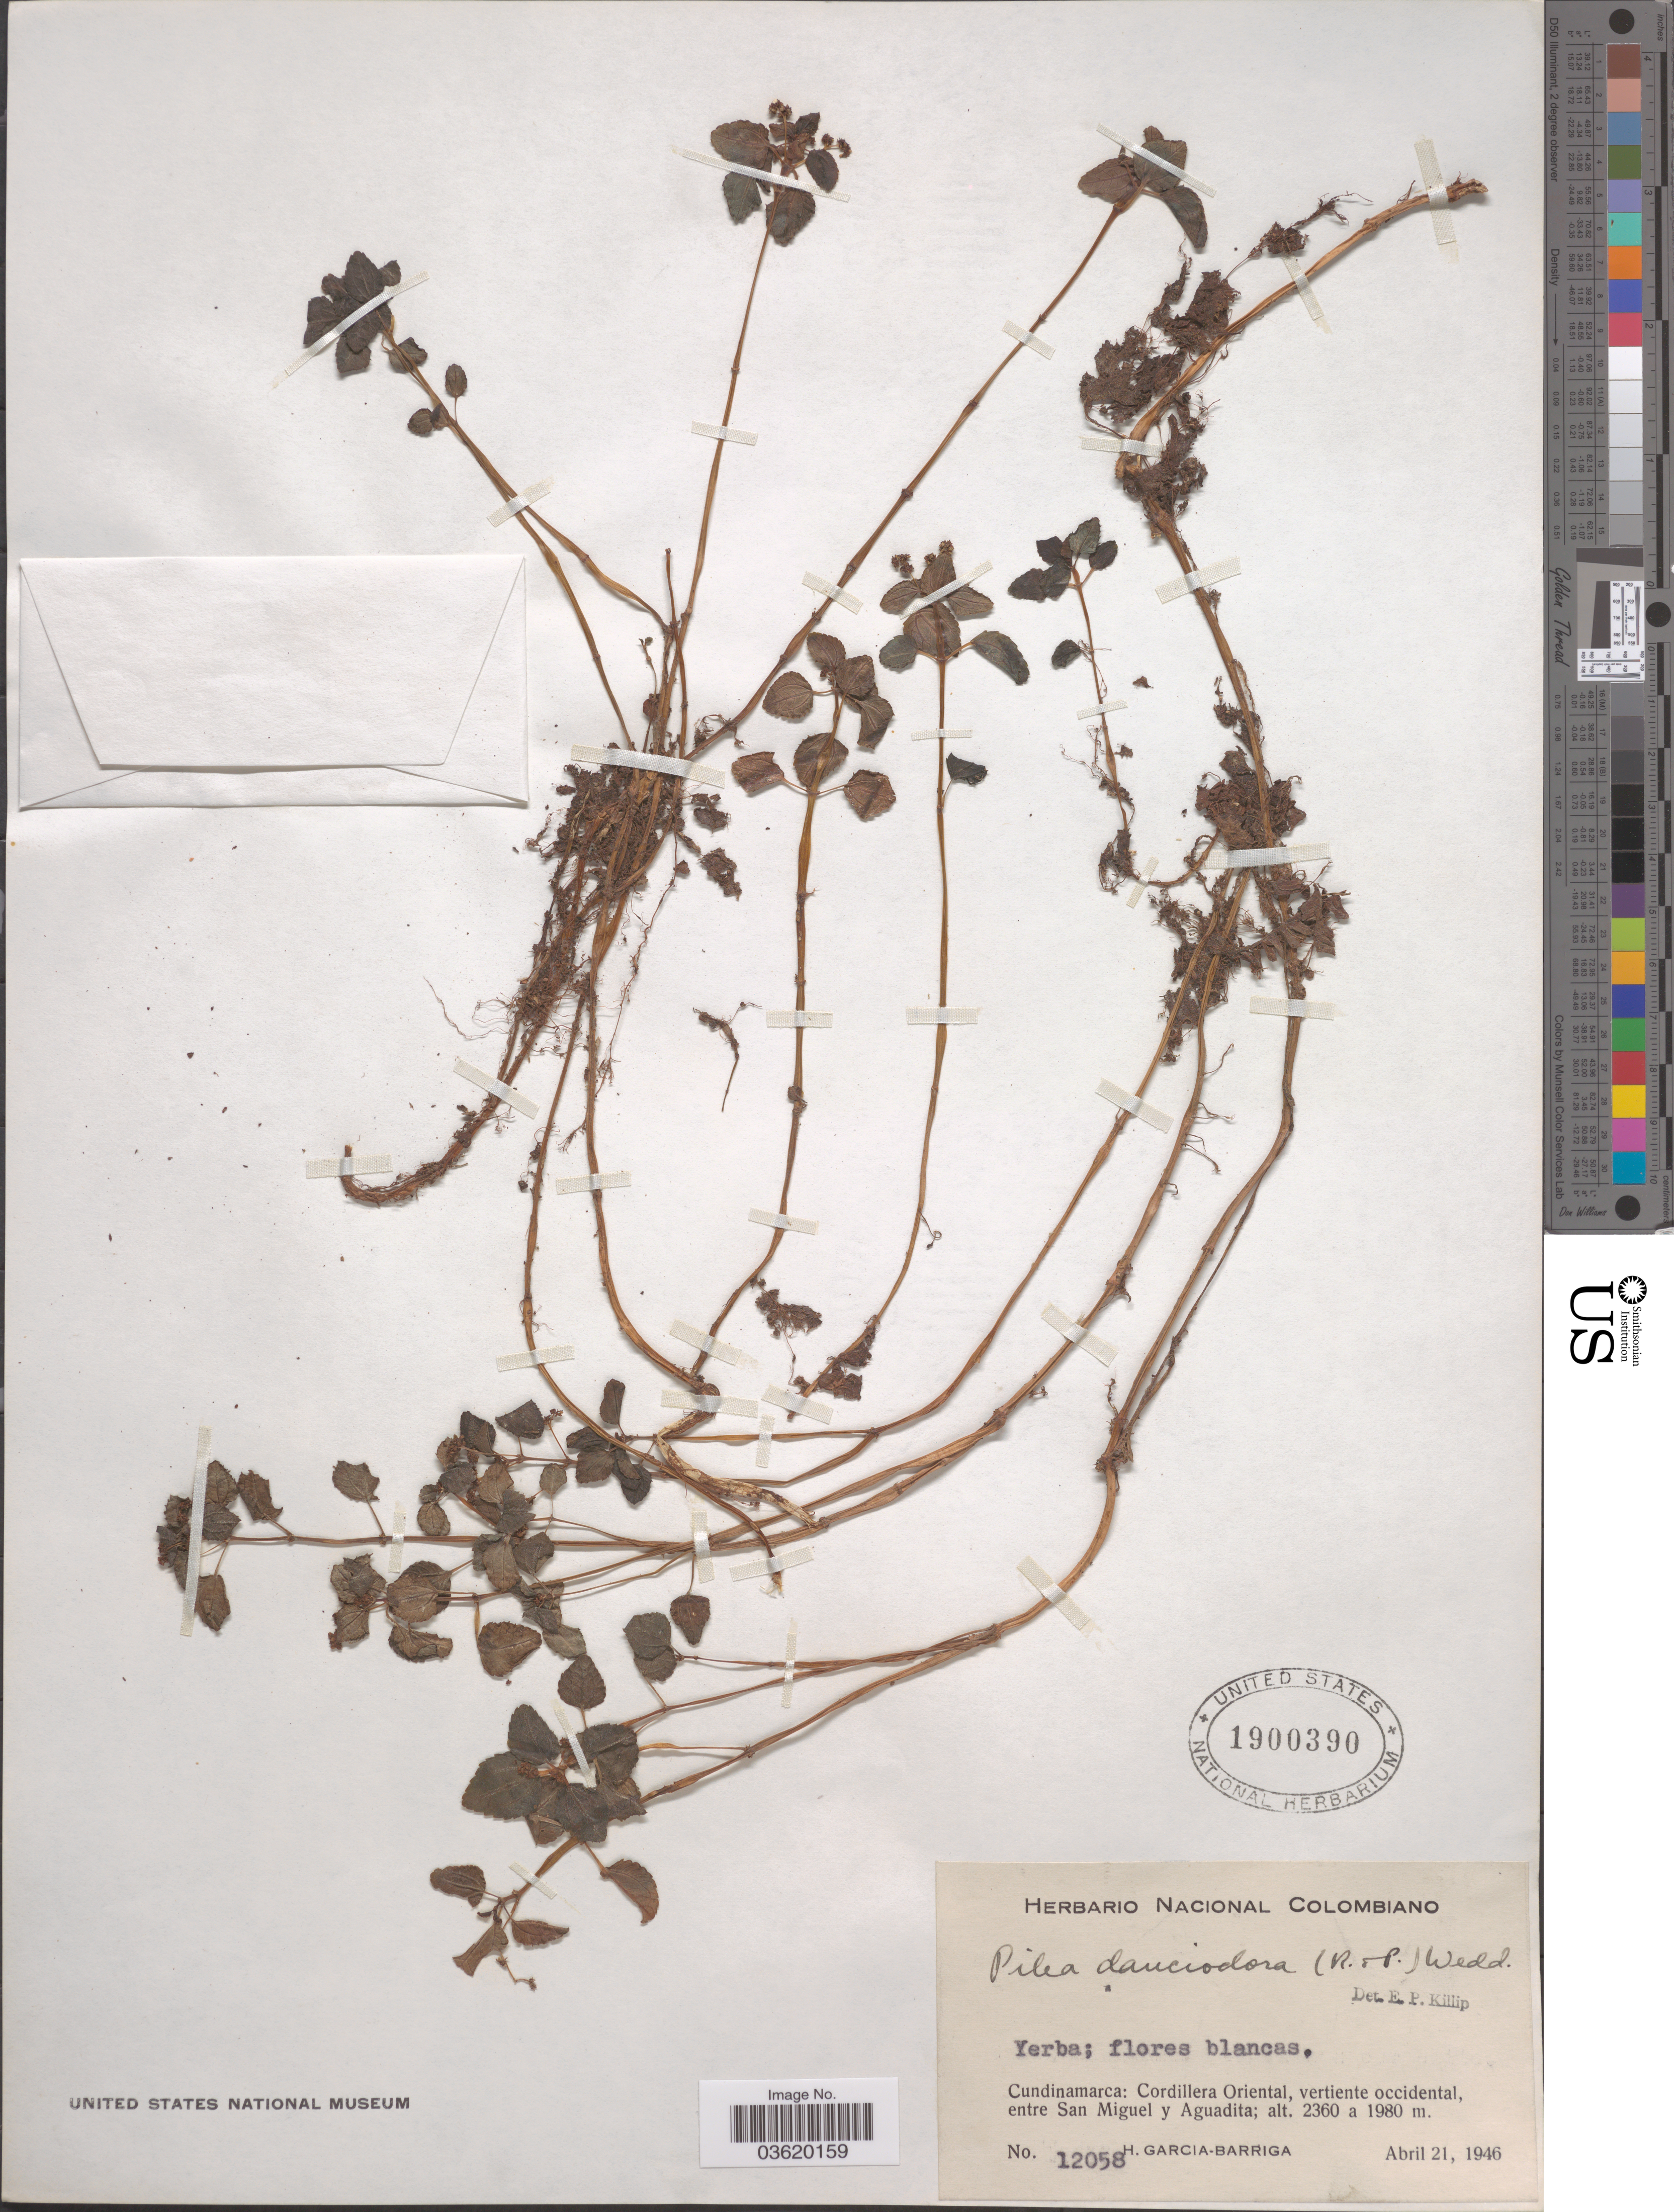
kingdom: Plantae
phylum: Tracheophyta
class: Magnoliopsida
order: Rosales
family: Urticaceae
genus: Pilea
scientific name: Pilea dauciodora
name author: Pav. ex Wedd.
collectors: H. García Barriga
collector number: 12058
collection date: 1946-04-21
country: Colombia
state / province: Cundinamarca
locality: Cordillera Oriental, vertiente occidental, entre San Miguel y Aguadita.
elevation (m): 1980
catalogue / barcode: US 1900390